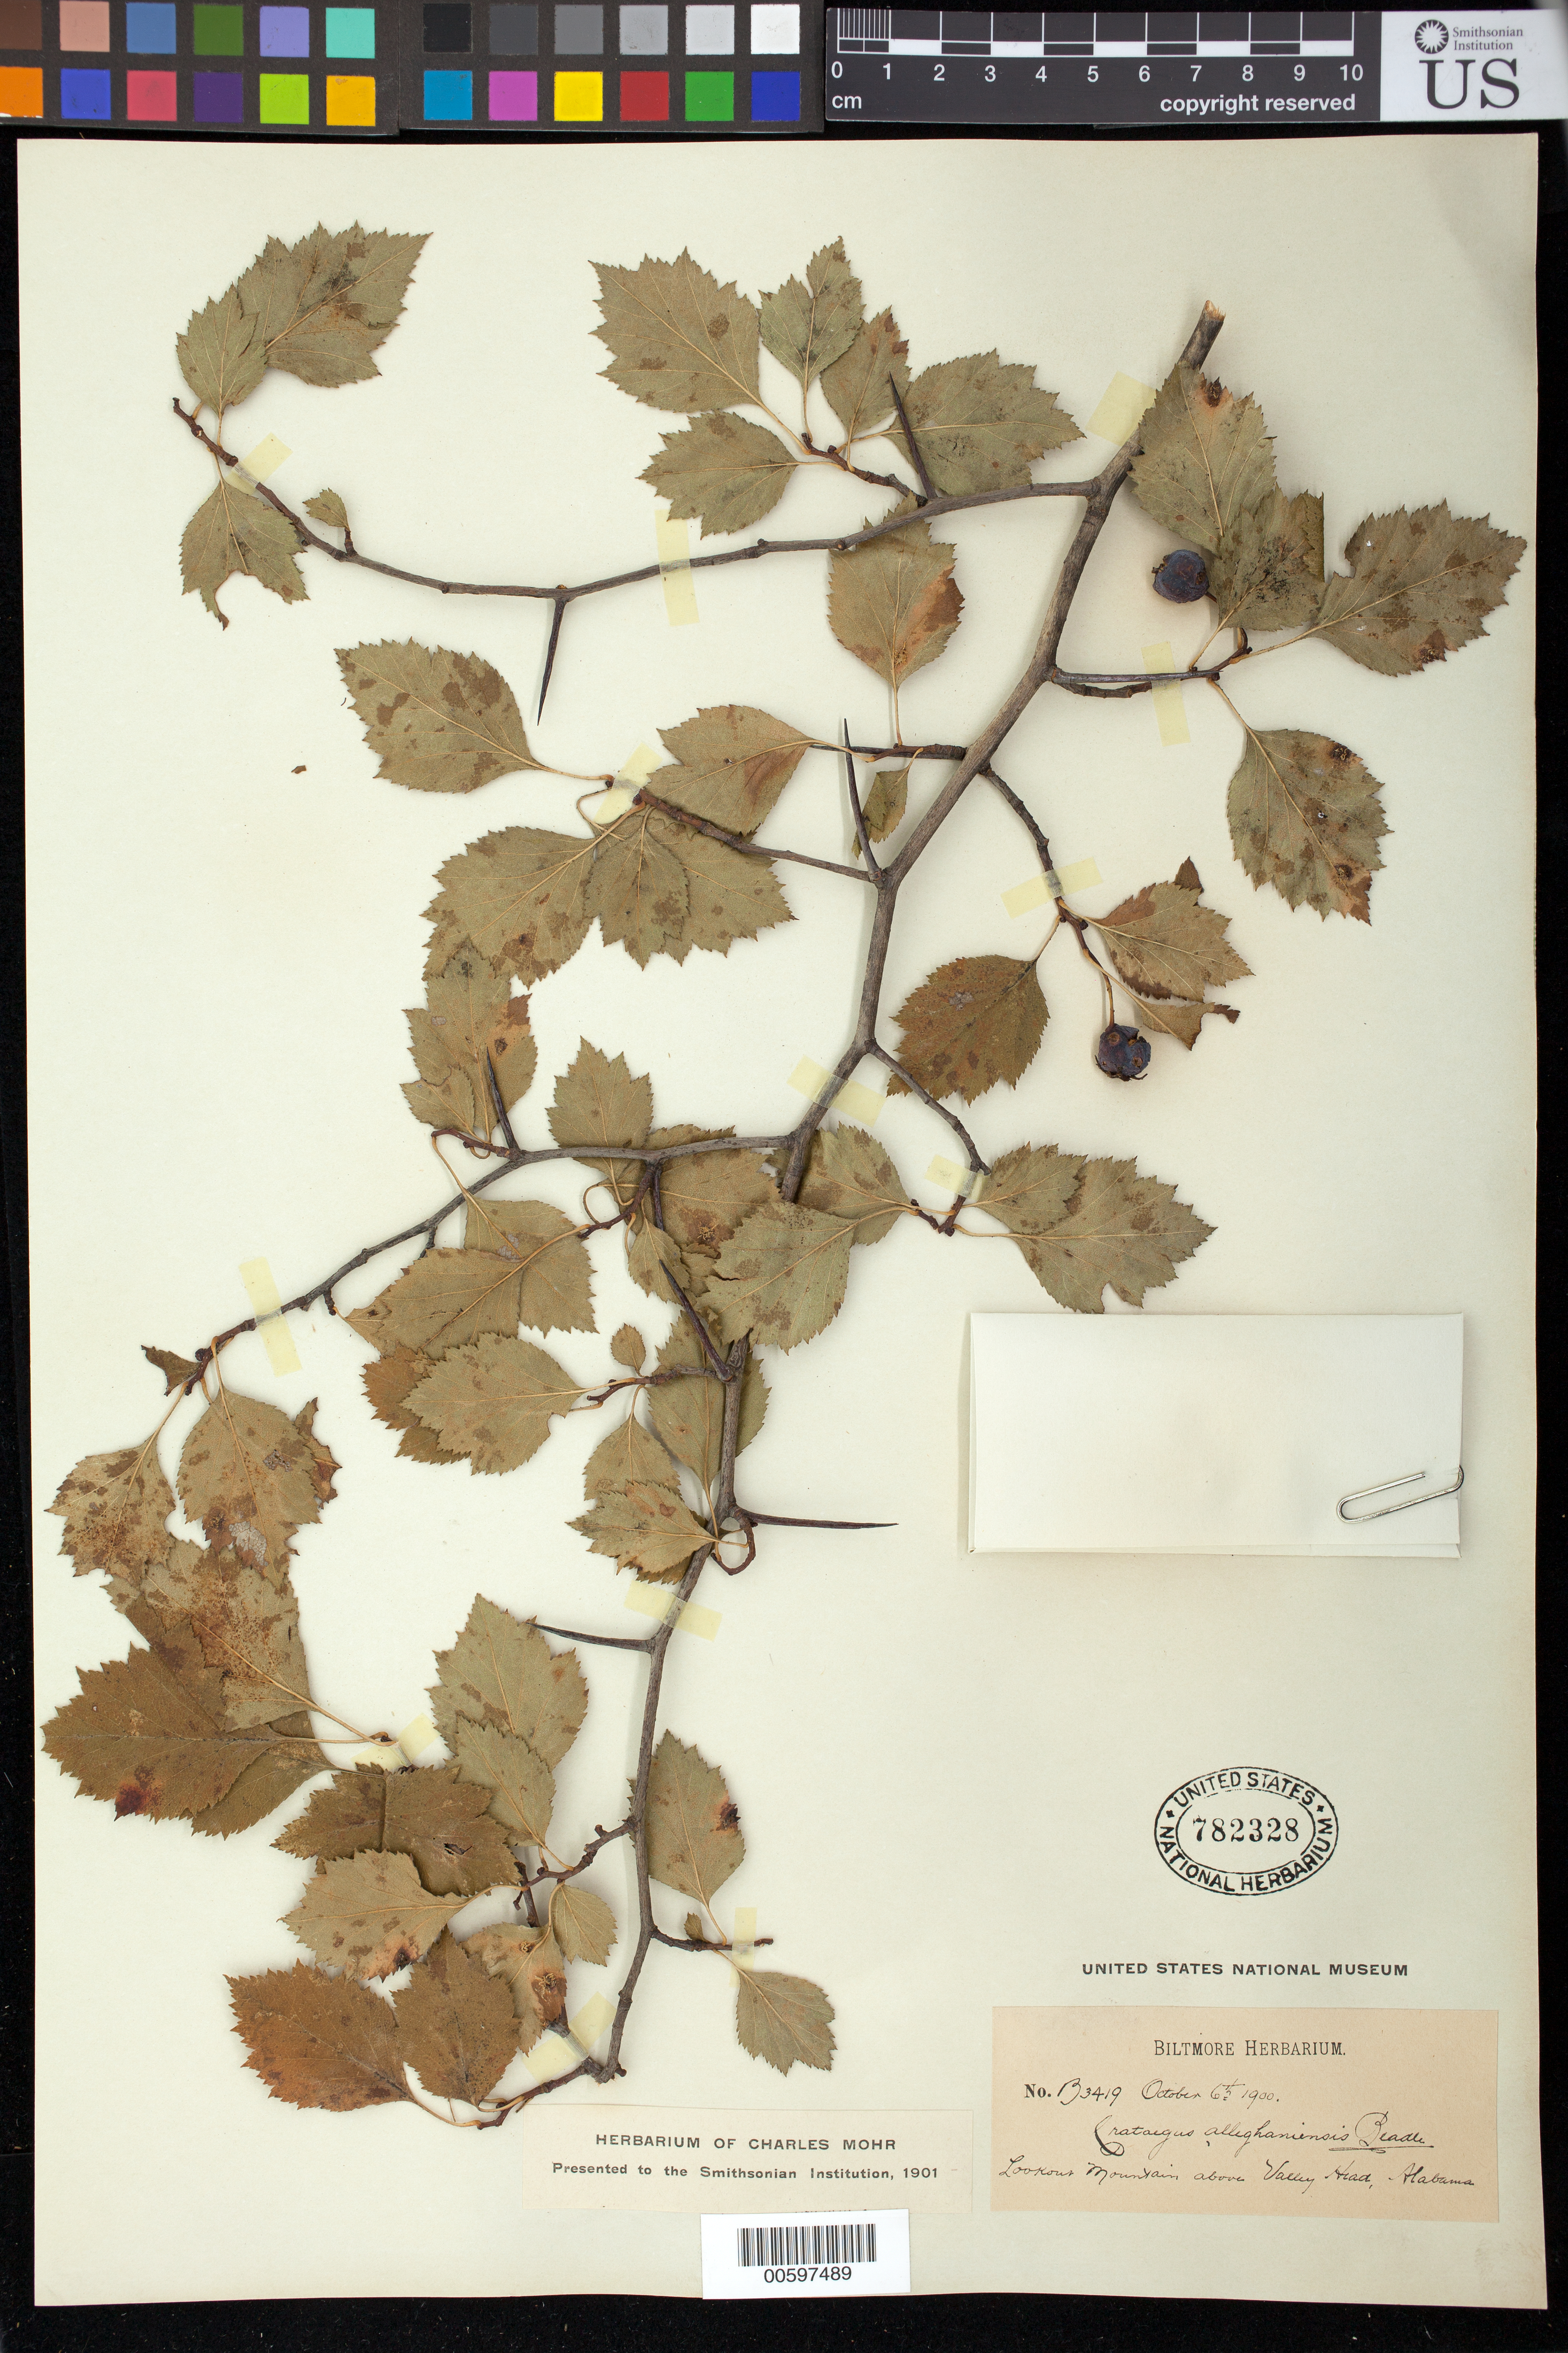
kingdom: Plantae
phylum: Tracheophyta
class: Magnoliopsida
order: Rosales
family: Rosaceae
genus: Crataegus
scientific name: Crataegus alleghaniensis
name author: Beadle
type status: Possible Type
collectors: ex herb. Biltmore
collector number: B3419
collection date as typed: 06 Oct 1900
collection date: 1900-10-06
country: United States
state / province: Alabama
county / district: De Kalb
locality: Lookout Mtn., above Valley Head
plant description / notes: Possibly original material, but dubiously a type.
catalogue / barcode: US 782328